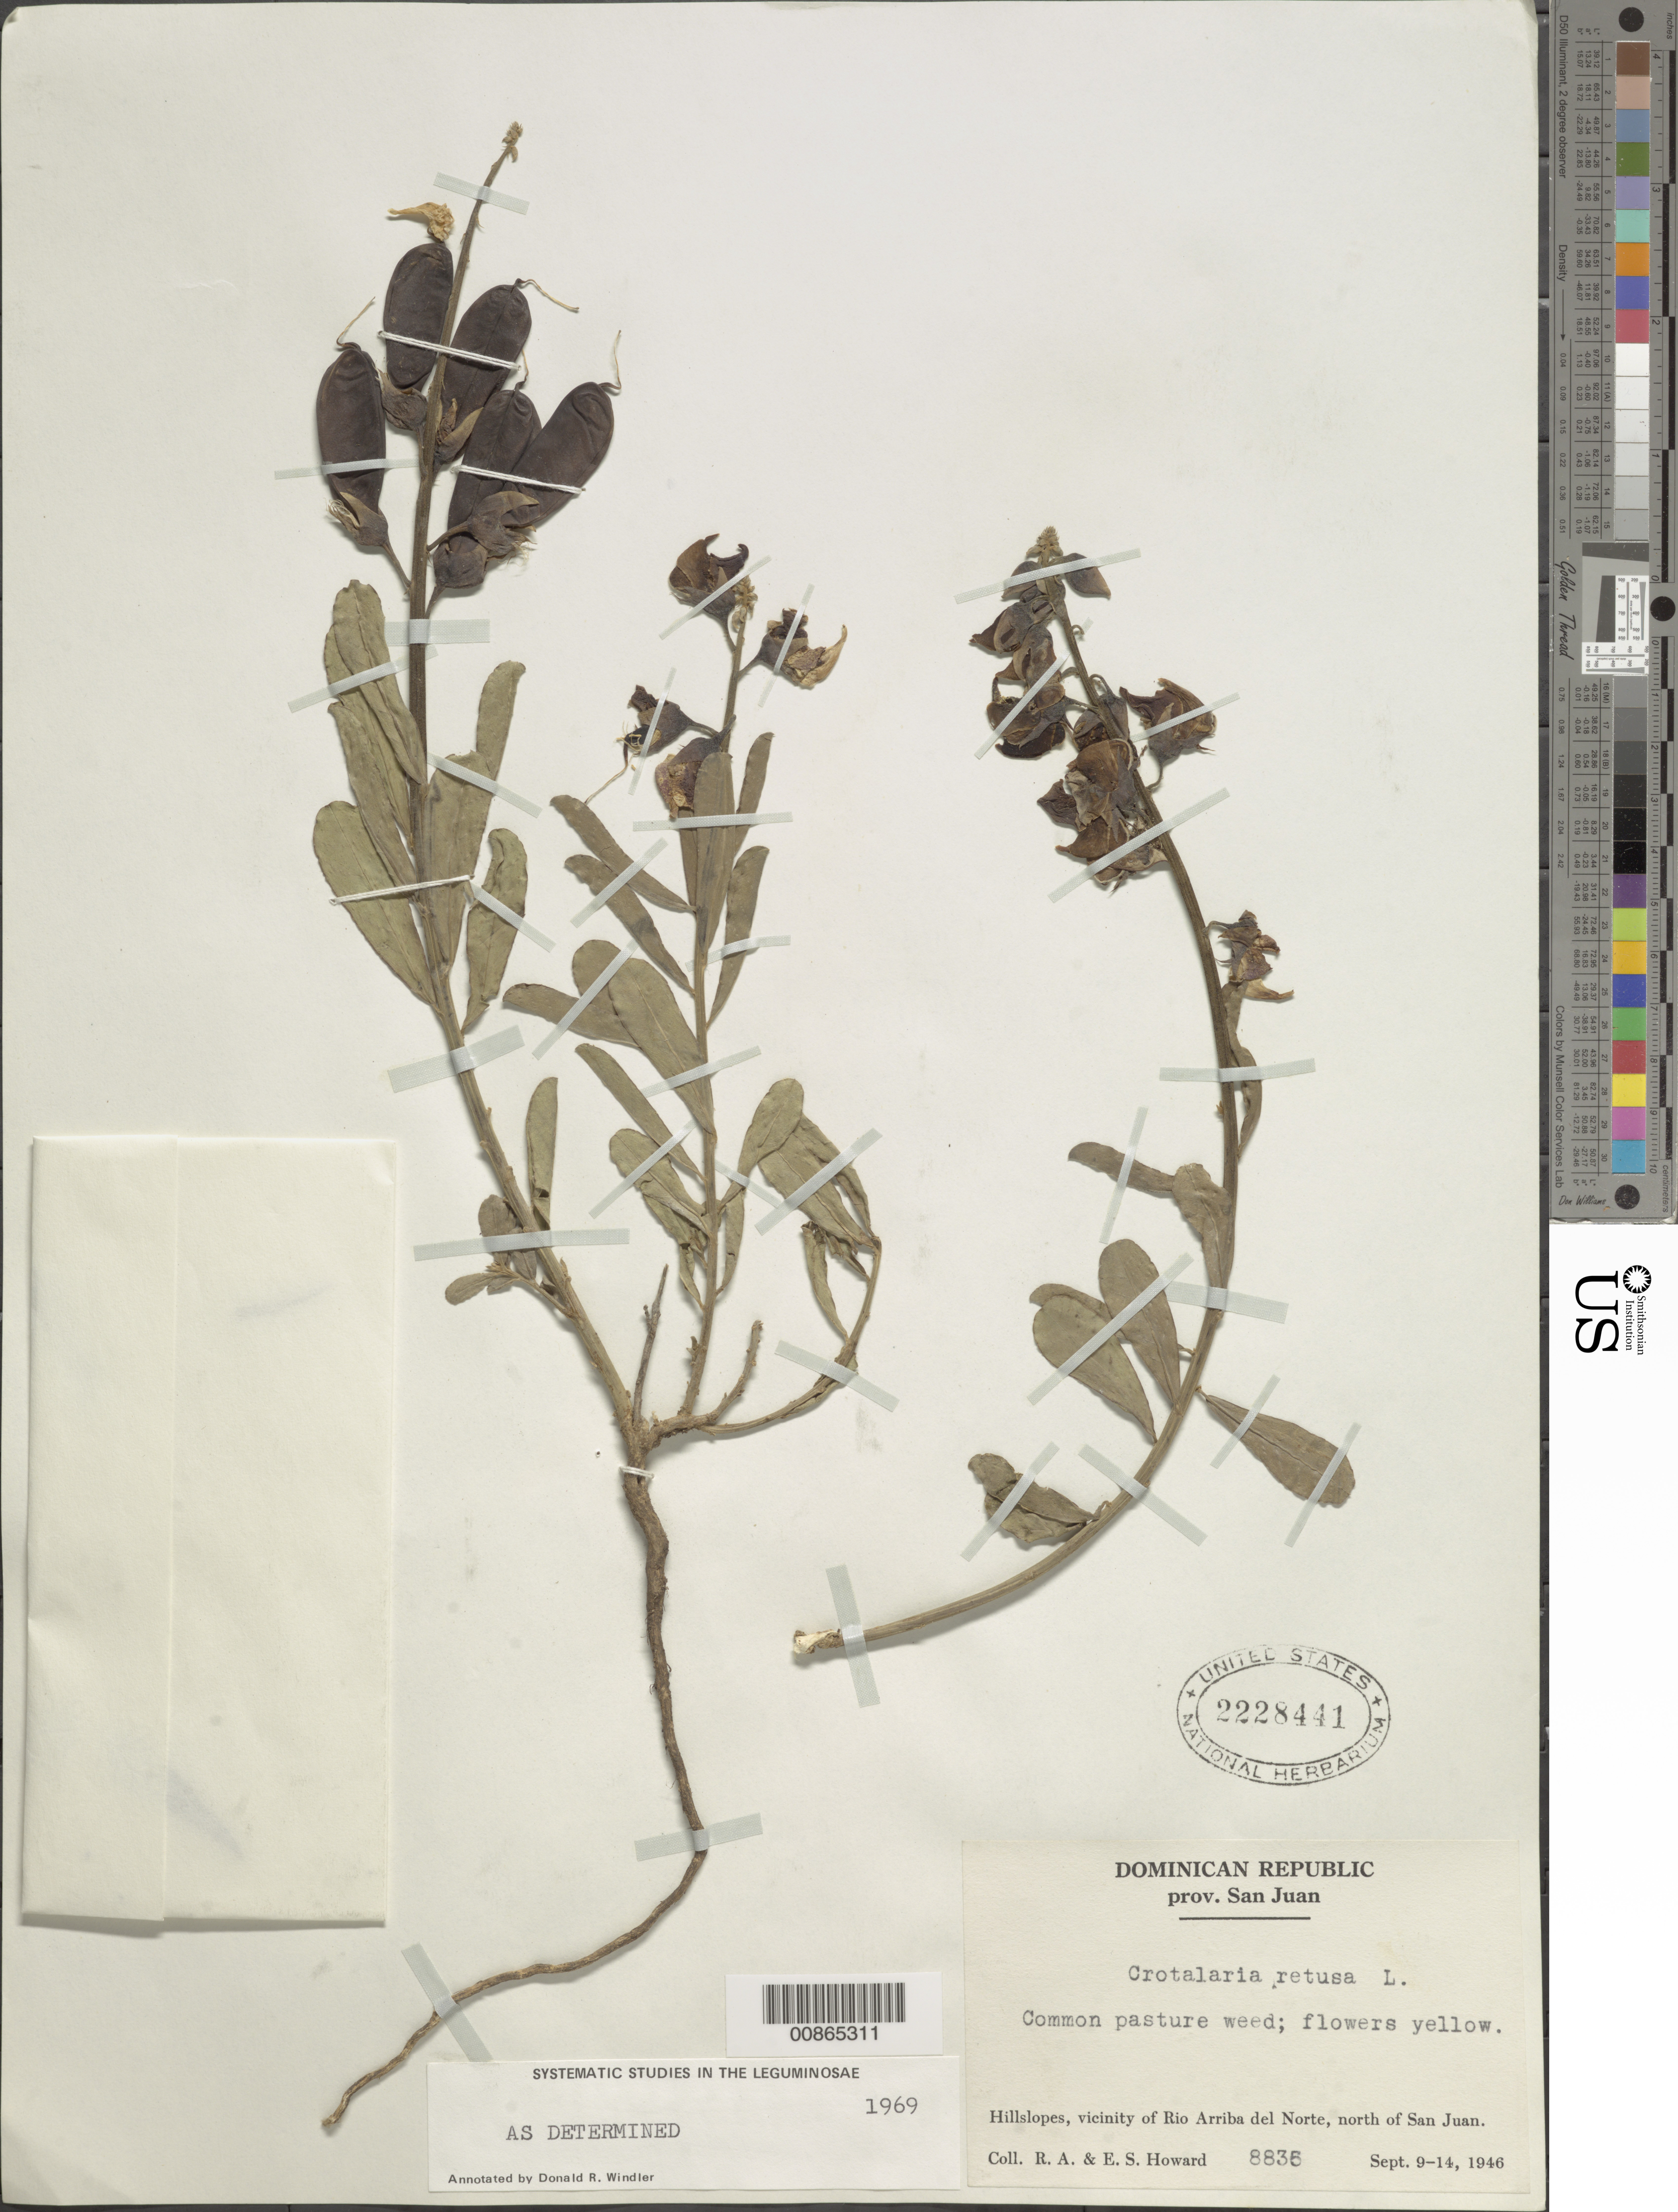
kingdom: Plantae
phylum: Tracheophyta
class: Magnoliopsida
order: Fabales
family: Fabaceae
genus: Crotalaria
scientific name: Crotalaria retusa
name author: L.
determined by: Windler, D. R.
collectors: R. A. Howard & E. S. Howard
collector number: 8835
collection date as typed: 09 Sep 1946 to 14 Sep 1946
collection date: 1946-09-09/1946-09-14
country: Dominican Republic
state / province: San Juan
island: Hispaniola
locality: Vicinity of Río Arriba del Norte, north of San Juan.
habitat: Hillslopes.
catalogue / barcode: US 2228441